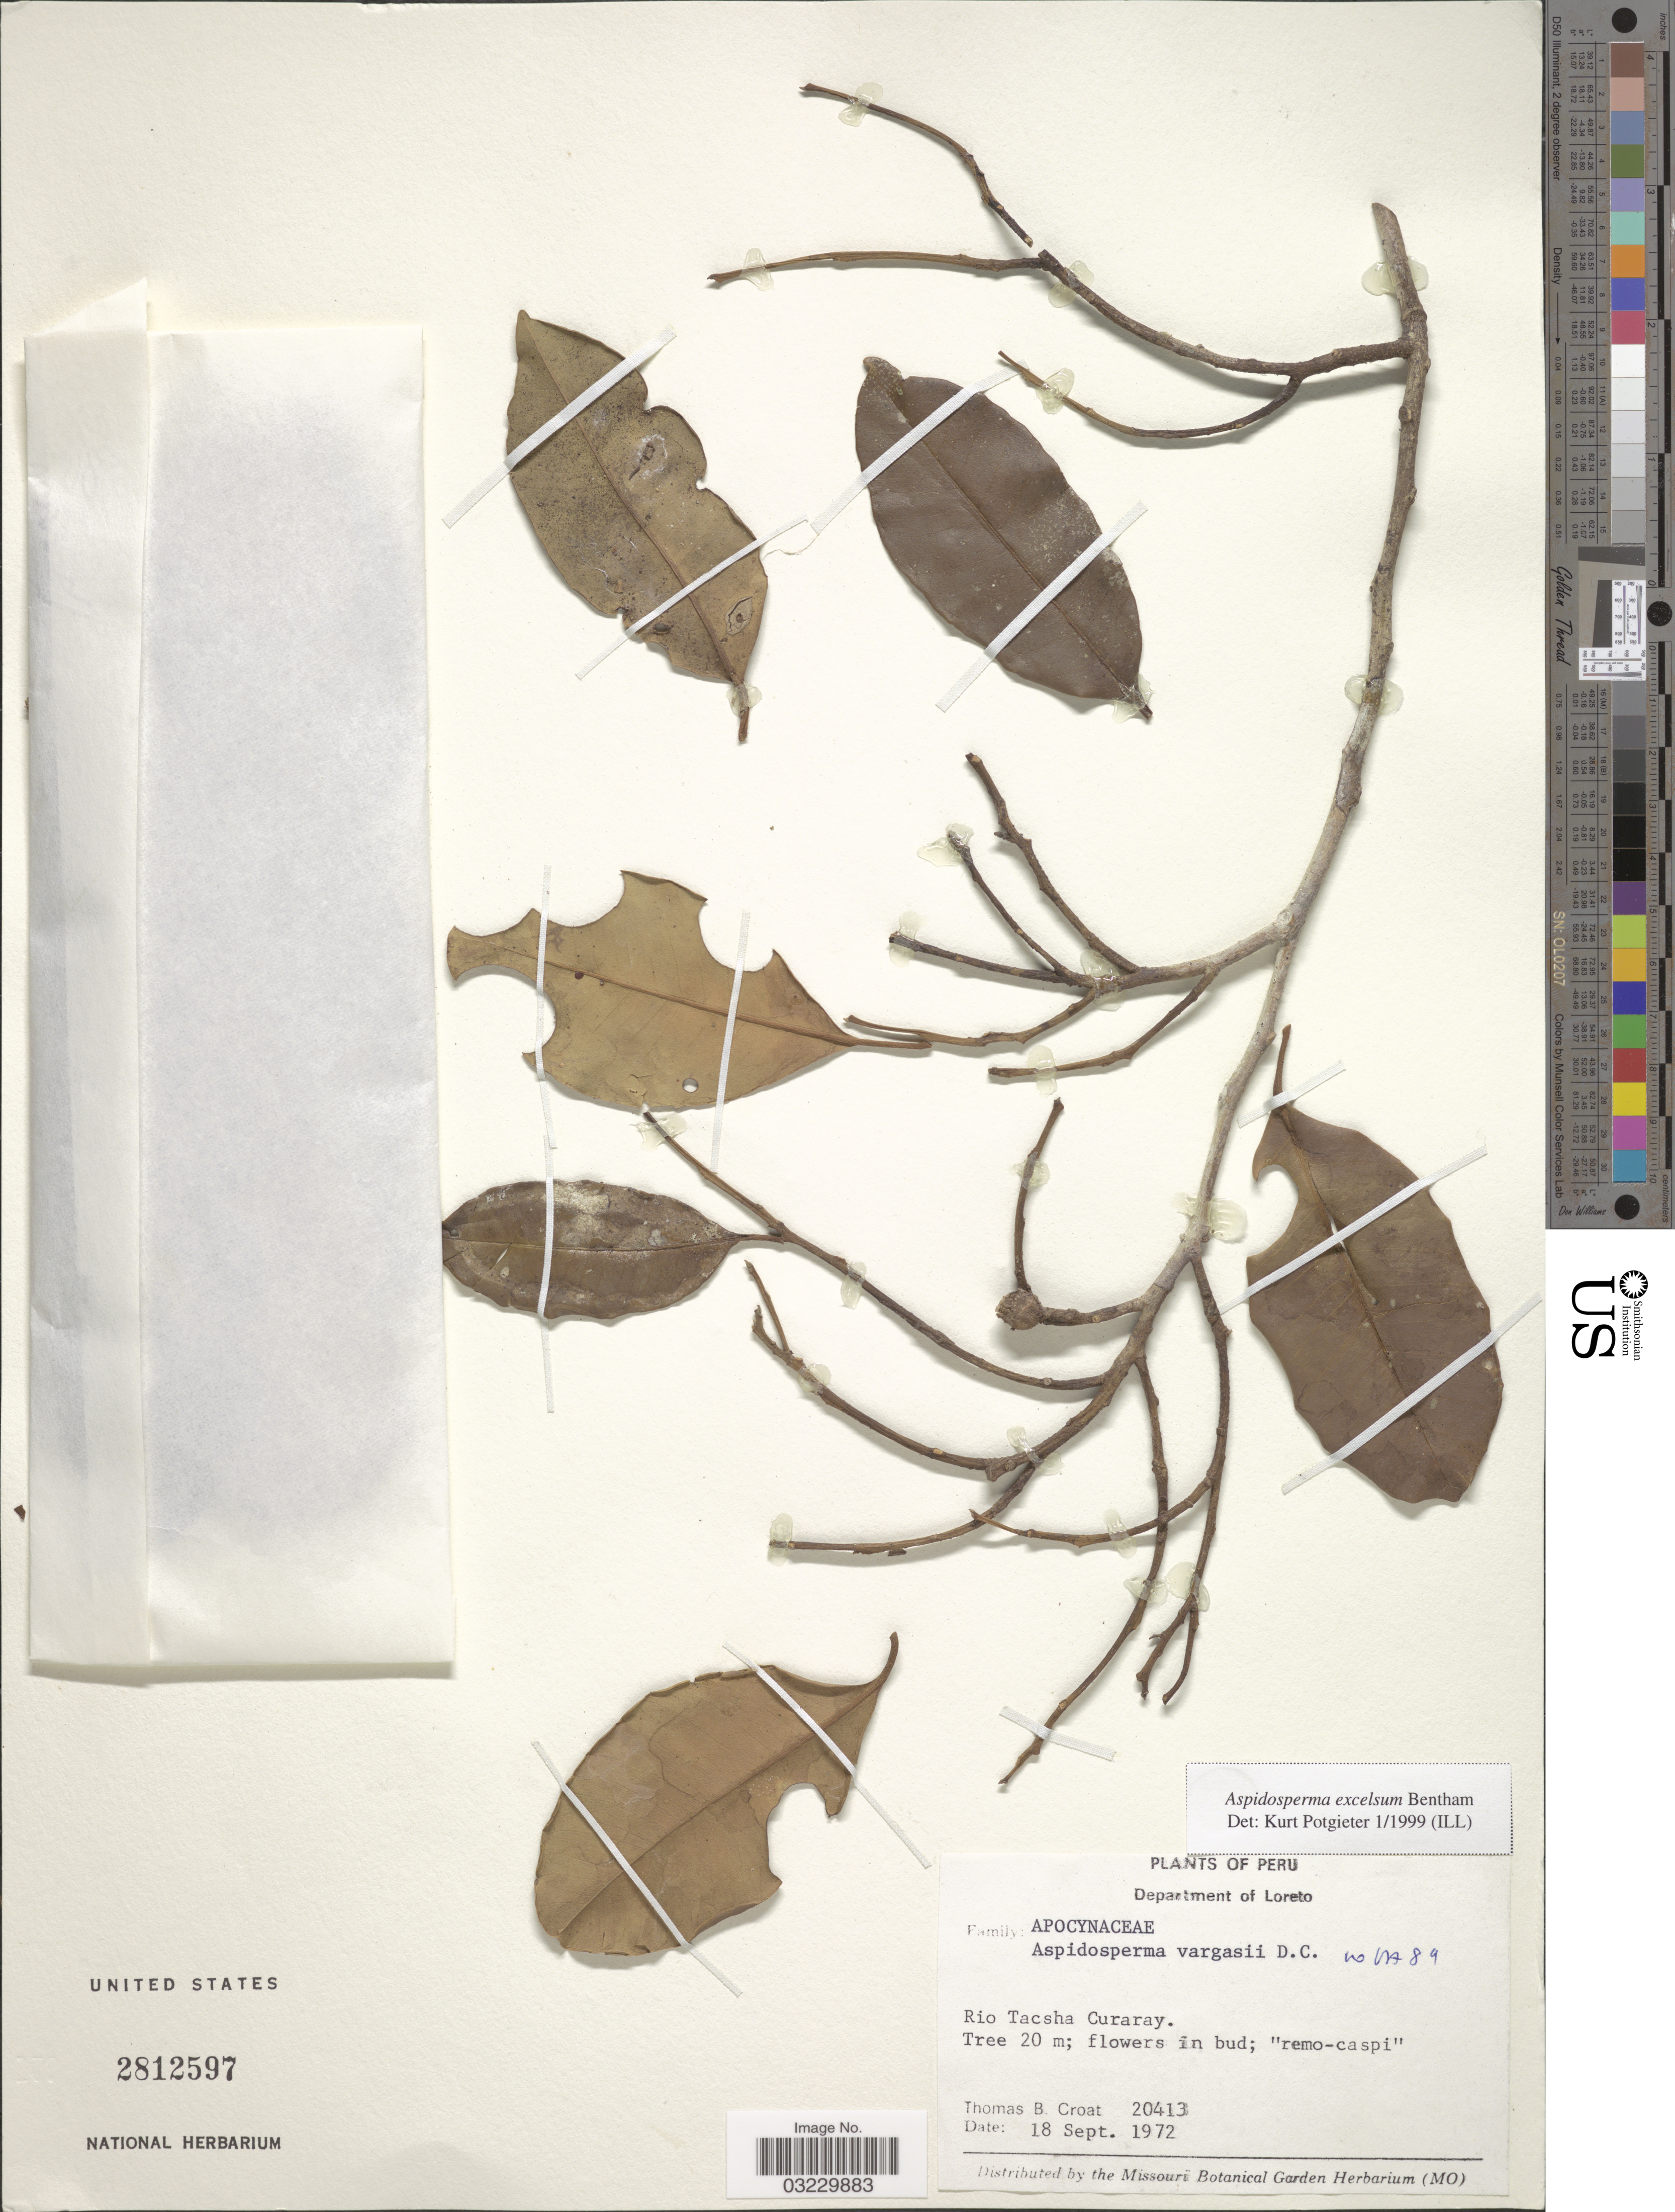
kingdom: Plantae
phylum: Tracheophyta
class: Magnoliopsida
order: Gentianales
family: Apocynaceae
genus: Aspidosperma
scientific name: Aspidosperma excelsum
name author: Benth.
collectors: T. B. Croat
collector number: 20413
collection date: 1972-09-18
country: Peru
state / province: Loreto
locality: Department of Loreto. Rio Tacsha Curaray.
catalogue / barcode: US 2812597